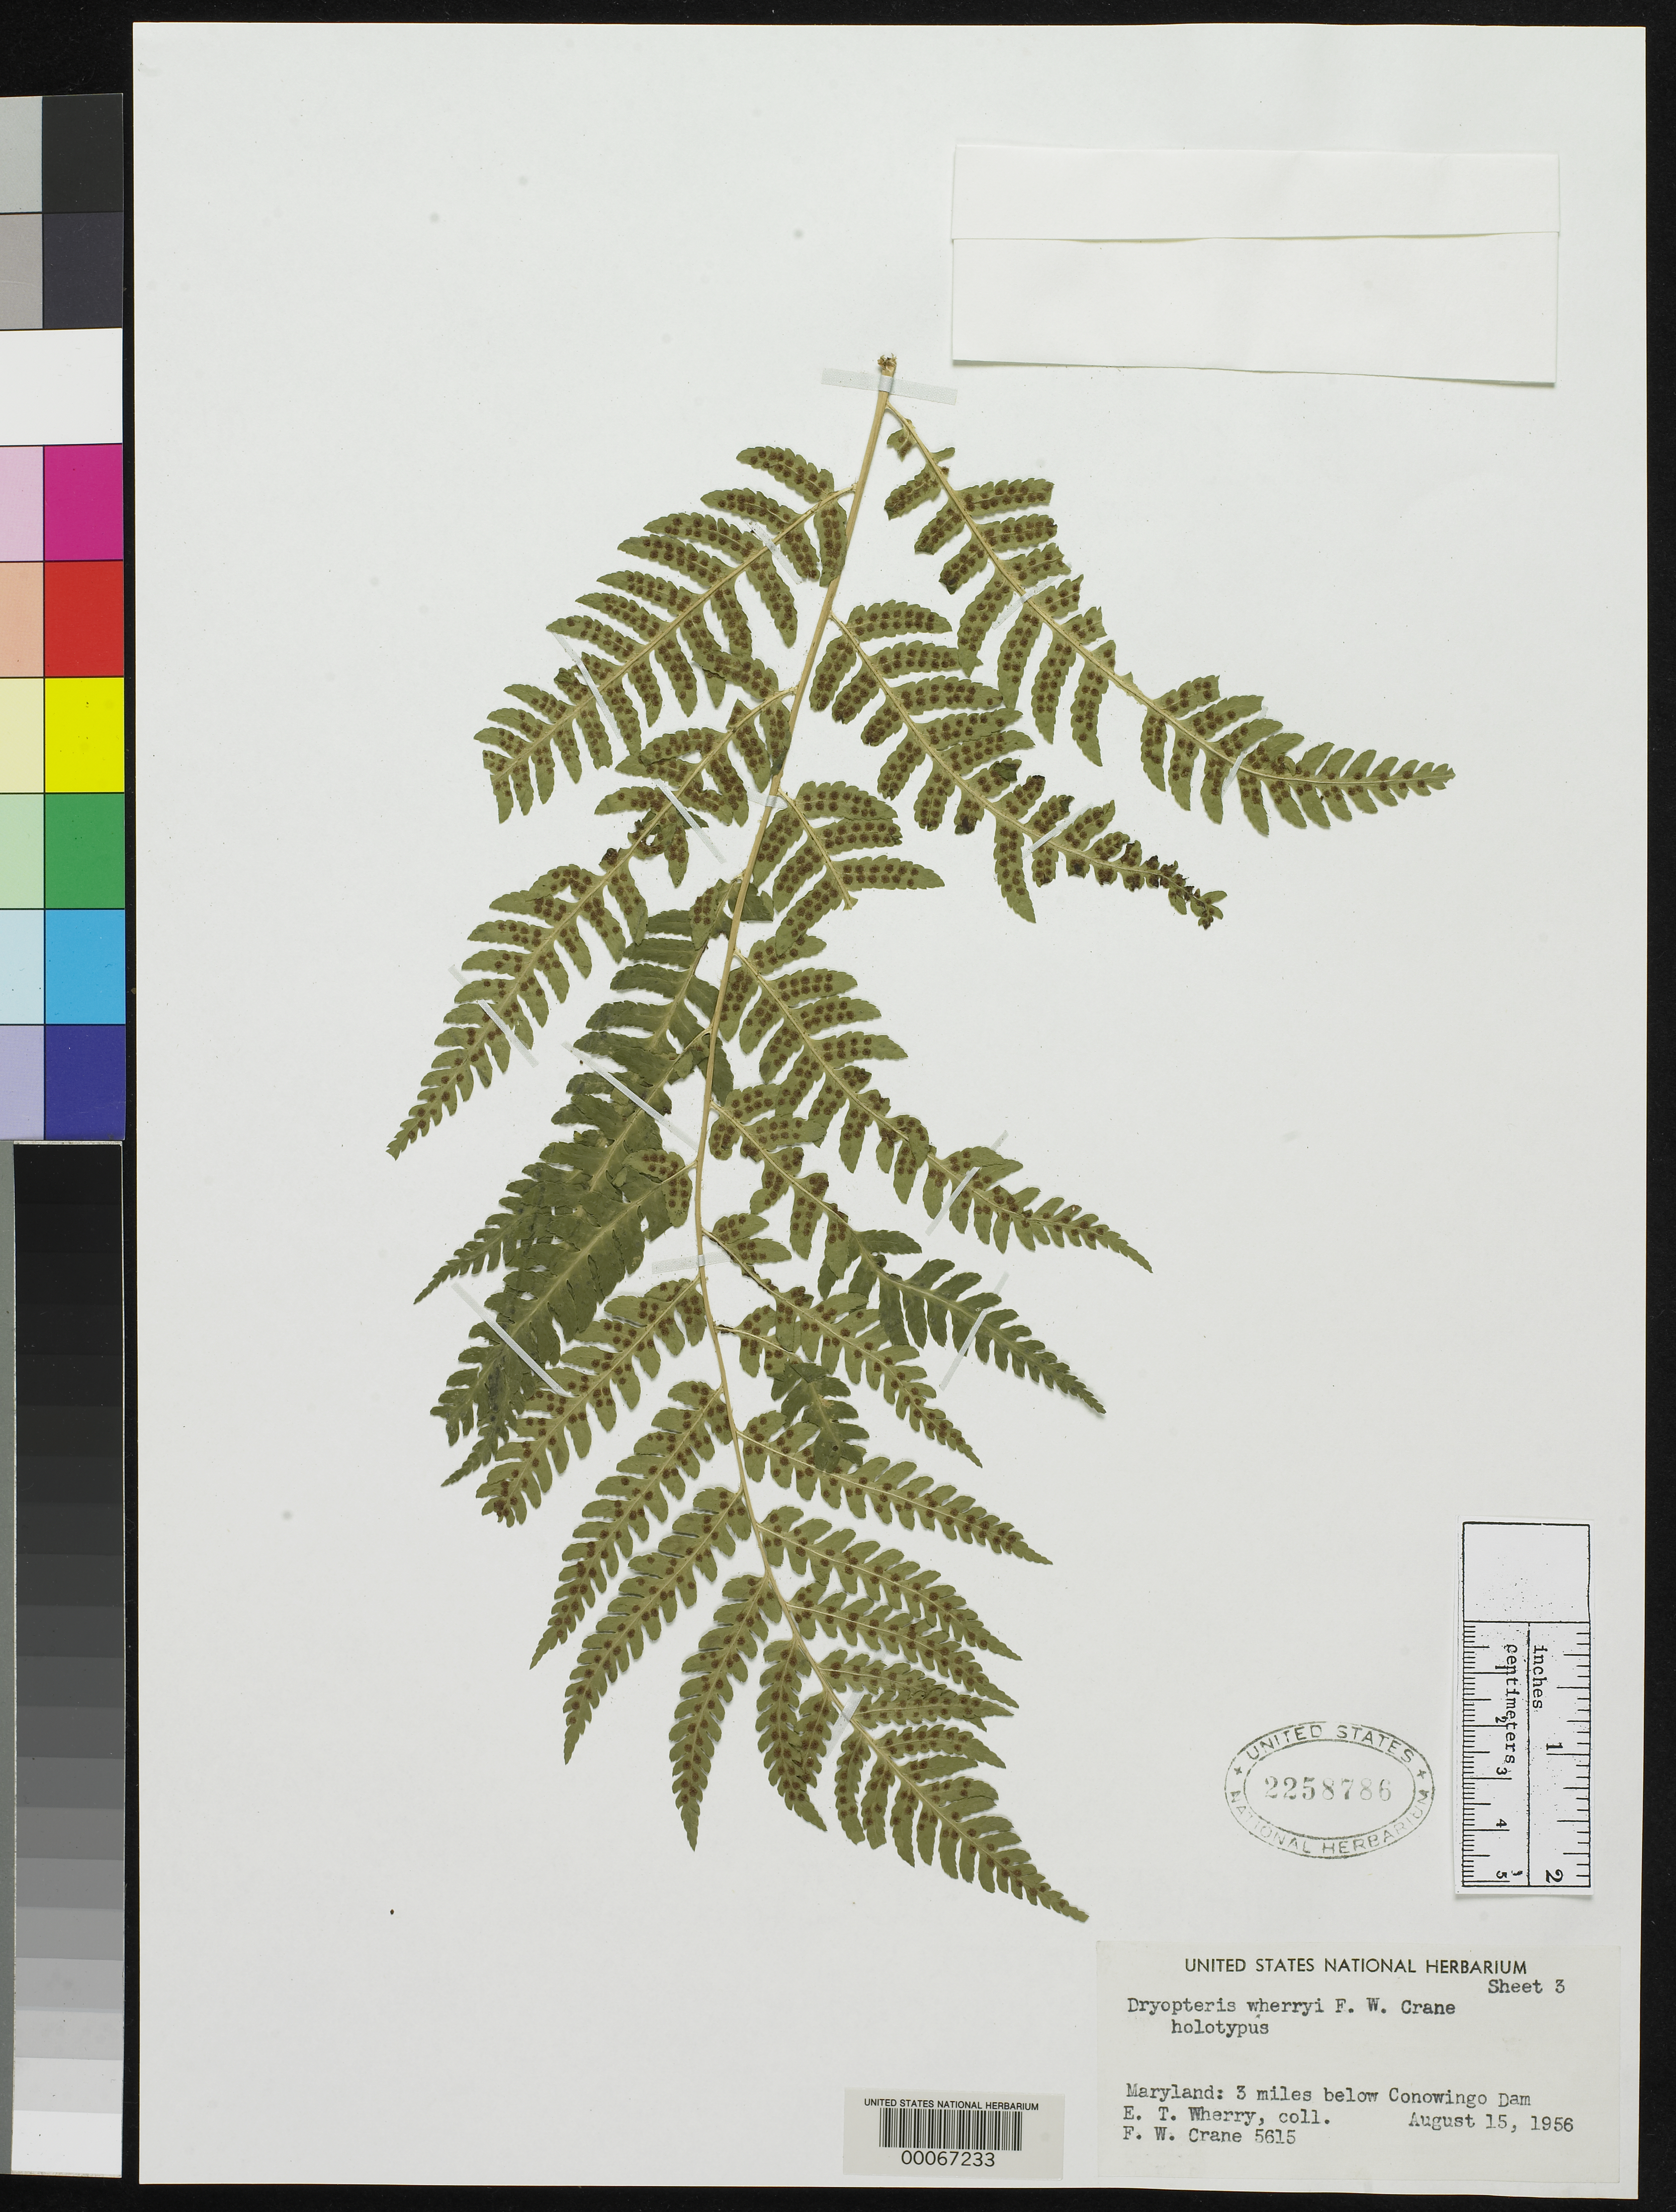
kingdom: Plantae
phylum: Tracheophyta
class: Polypodiopsida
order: Polypodiales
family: Dryopteridaceae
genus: Dryopteris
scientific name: Dryopteris wherryi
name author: Crane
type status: Holotype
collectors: E. T. Wherry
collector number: Crane 5615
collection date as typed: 15 Aug 1956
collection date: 1956-08-15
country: United States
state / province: Maryland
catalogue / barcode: US 2258786